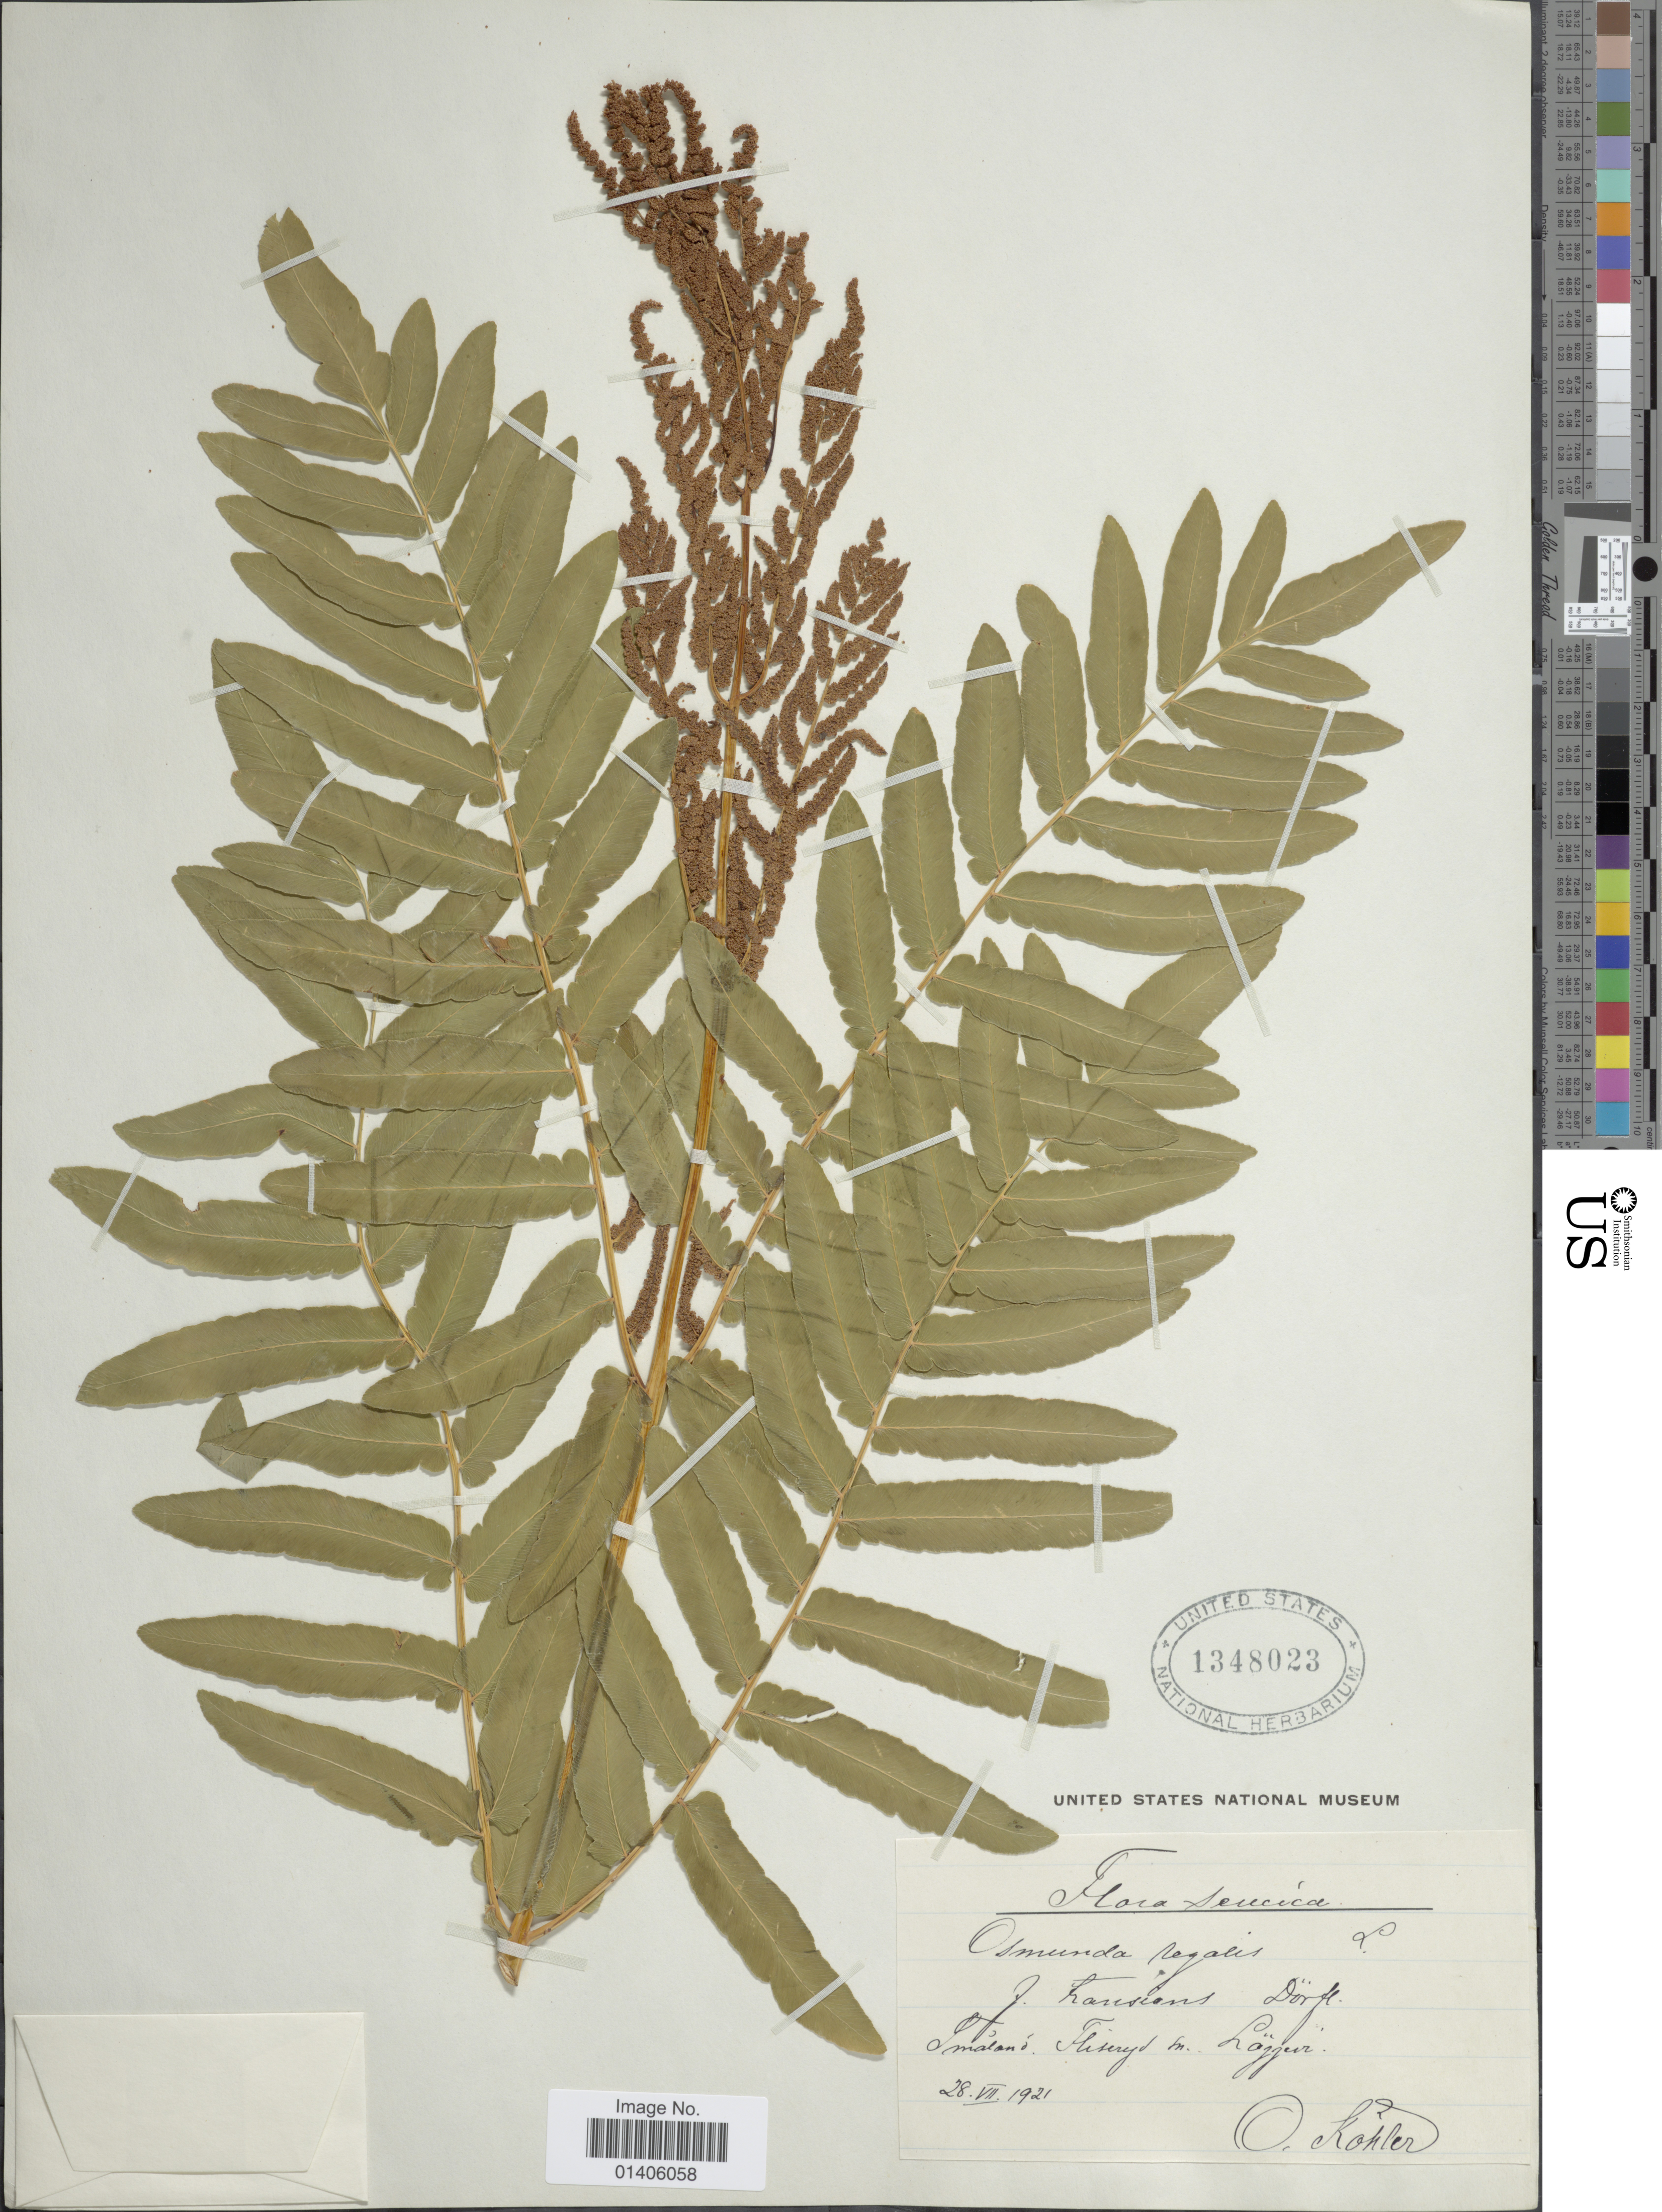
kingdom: Plantae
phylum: Tracheophyta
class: Polypodiopsida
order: Osmundales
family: Osmundaceae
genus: Osmunda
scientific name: Osmunda regalis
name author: L.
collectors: O. Köhler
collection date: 1921-07-28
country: Sweden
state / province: Kalmar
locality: Fliseryd sn, Läggevi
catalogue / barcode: US 1348023